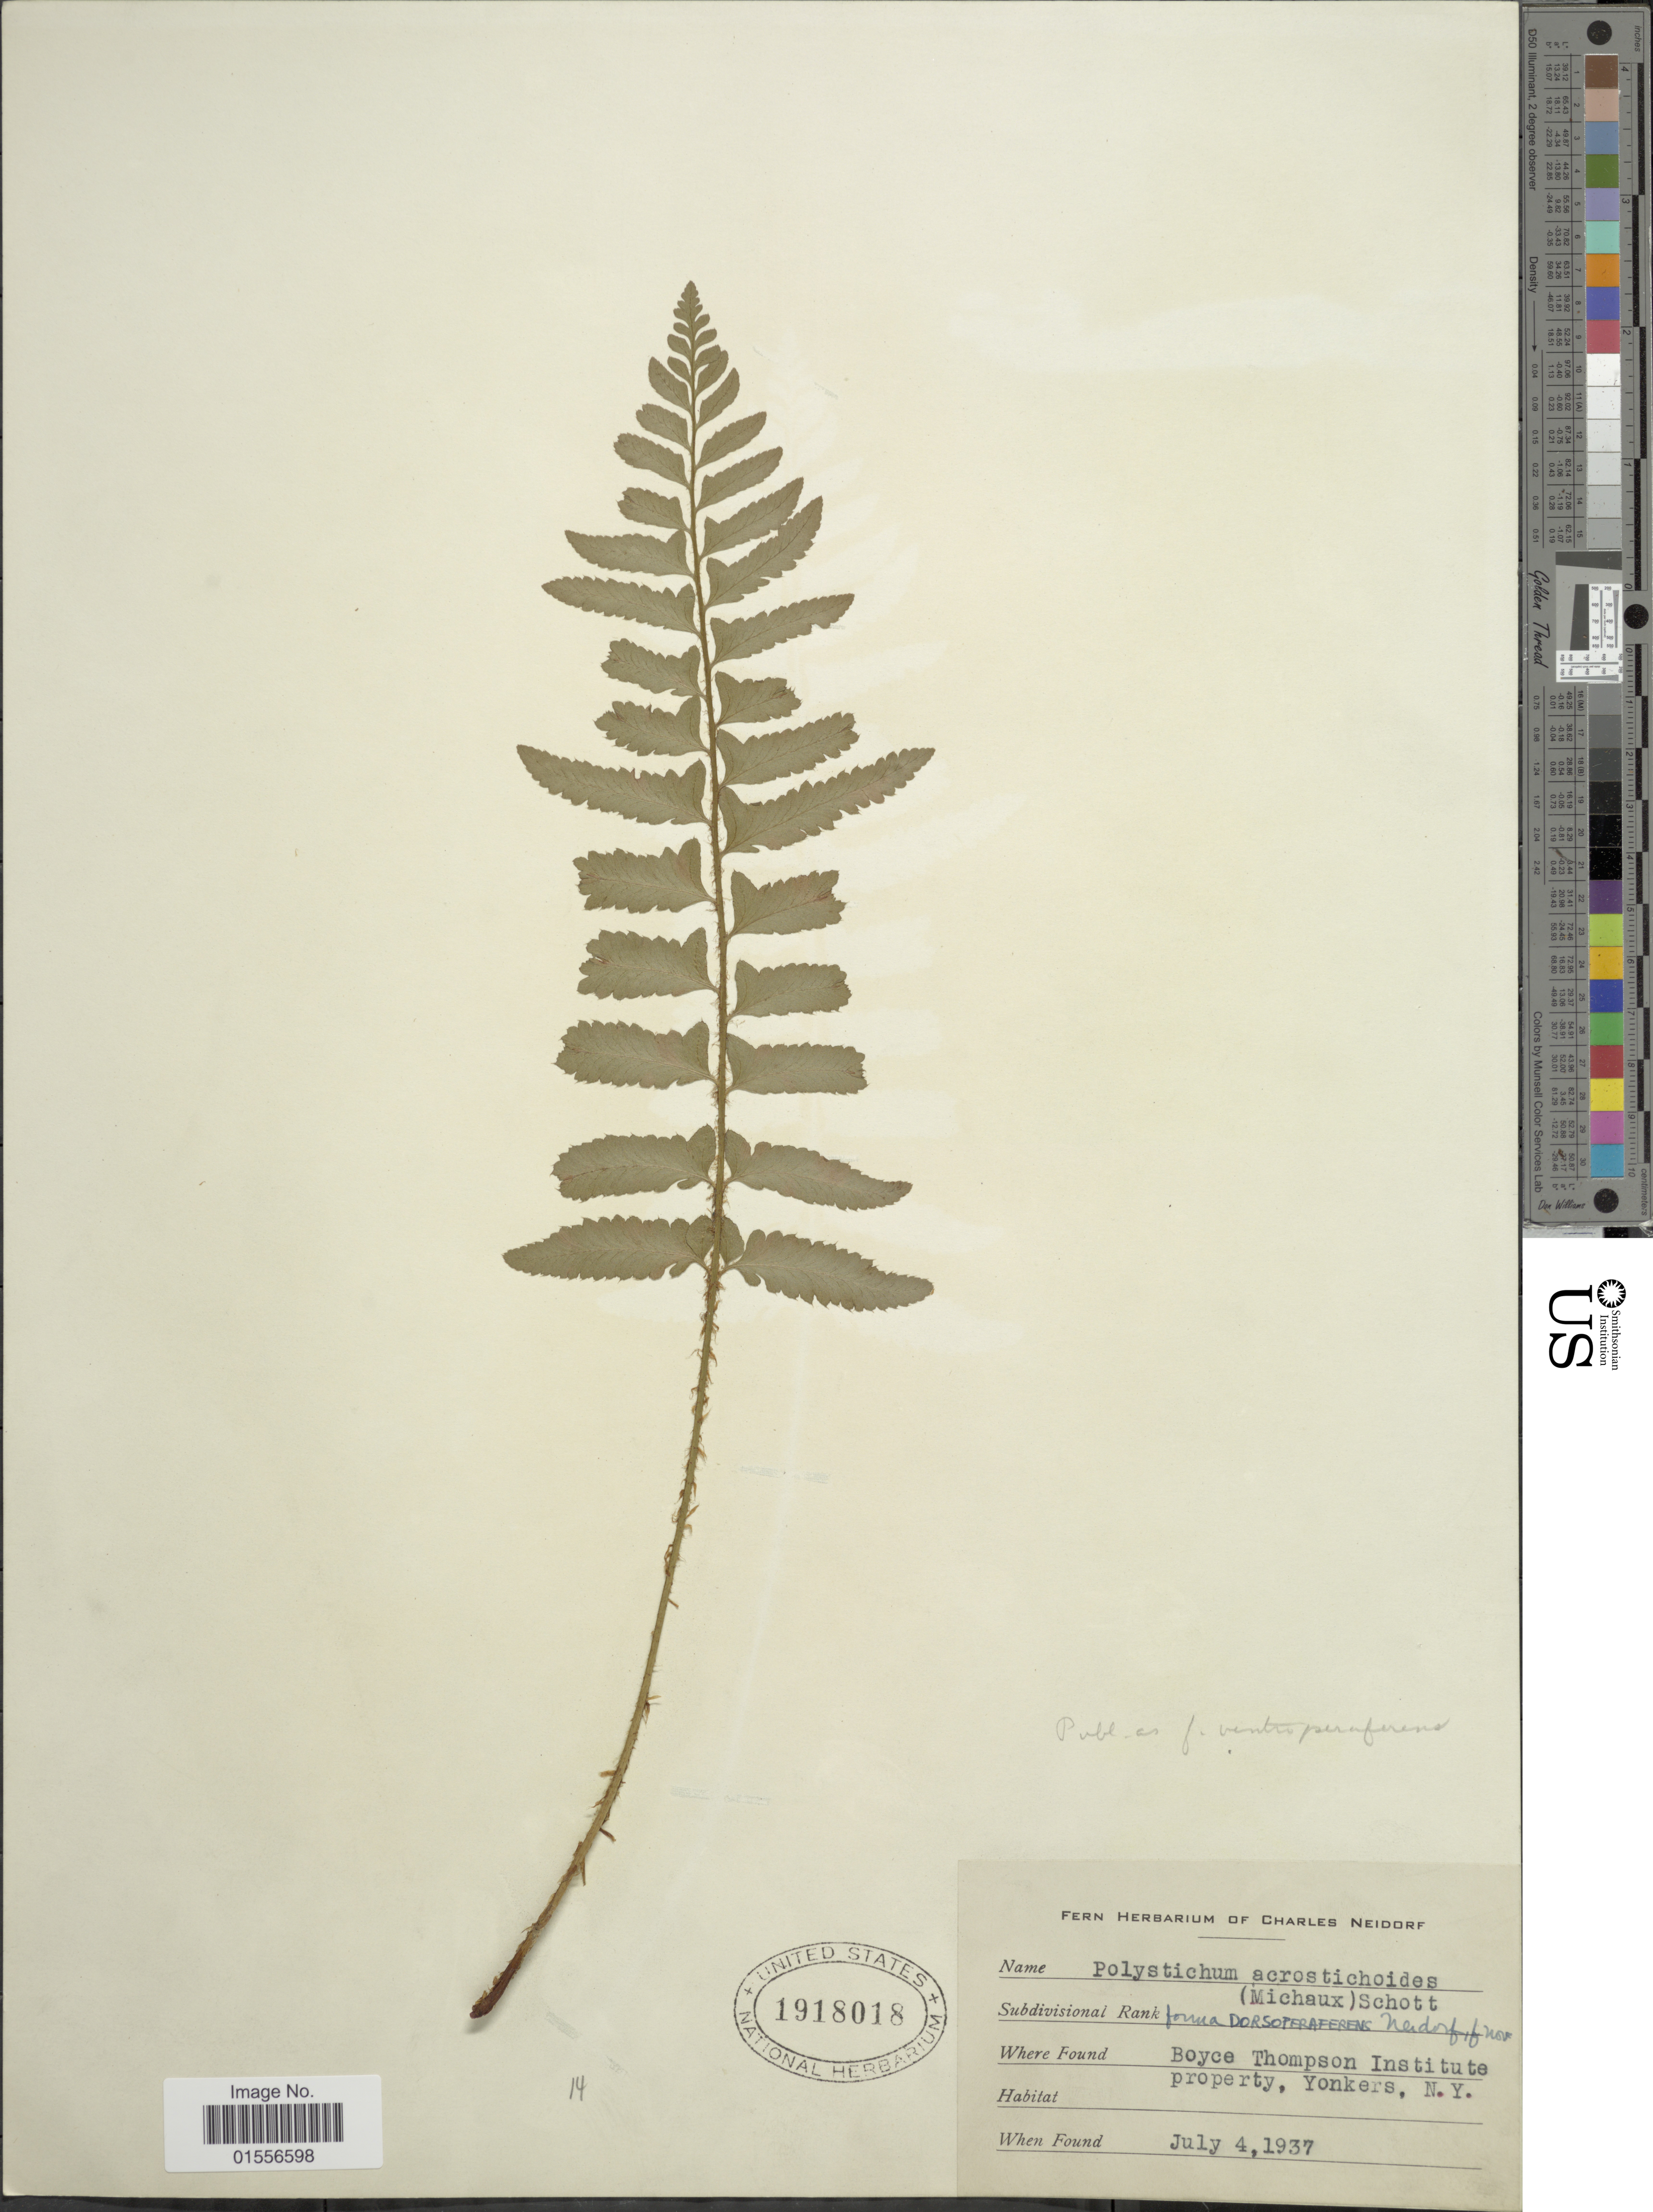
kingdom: Plantae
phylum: Tracheophyta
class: Polypodiopsida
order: Polypodiales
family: Dryopteridaceae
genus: Polystichum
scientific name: Polystichum acrostichoides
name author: (Michx.) Schott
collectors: ex herb. Charles Neidorf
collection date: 1937-07-04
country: United States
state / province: New York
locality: Boyce Thompson Institute property, Yonkers.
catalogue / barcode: US 1918018